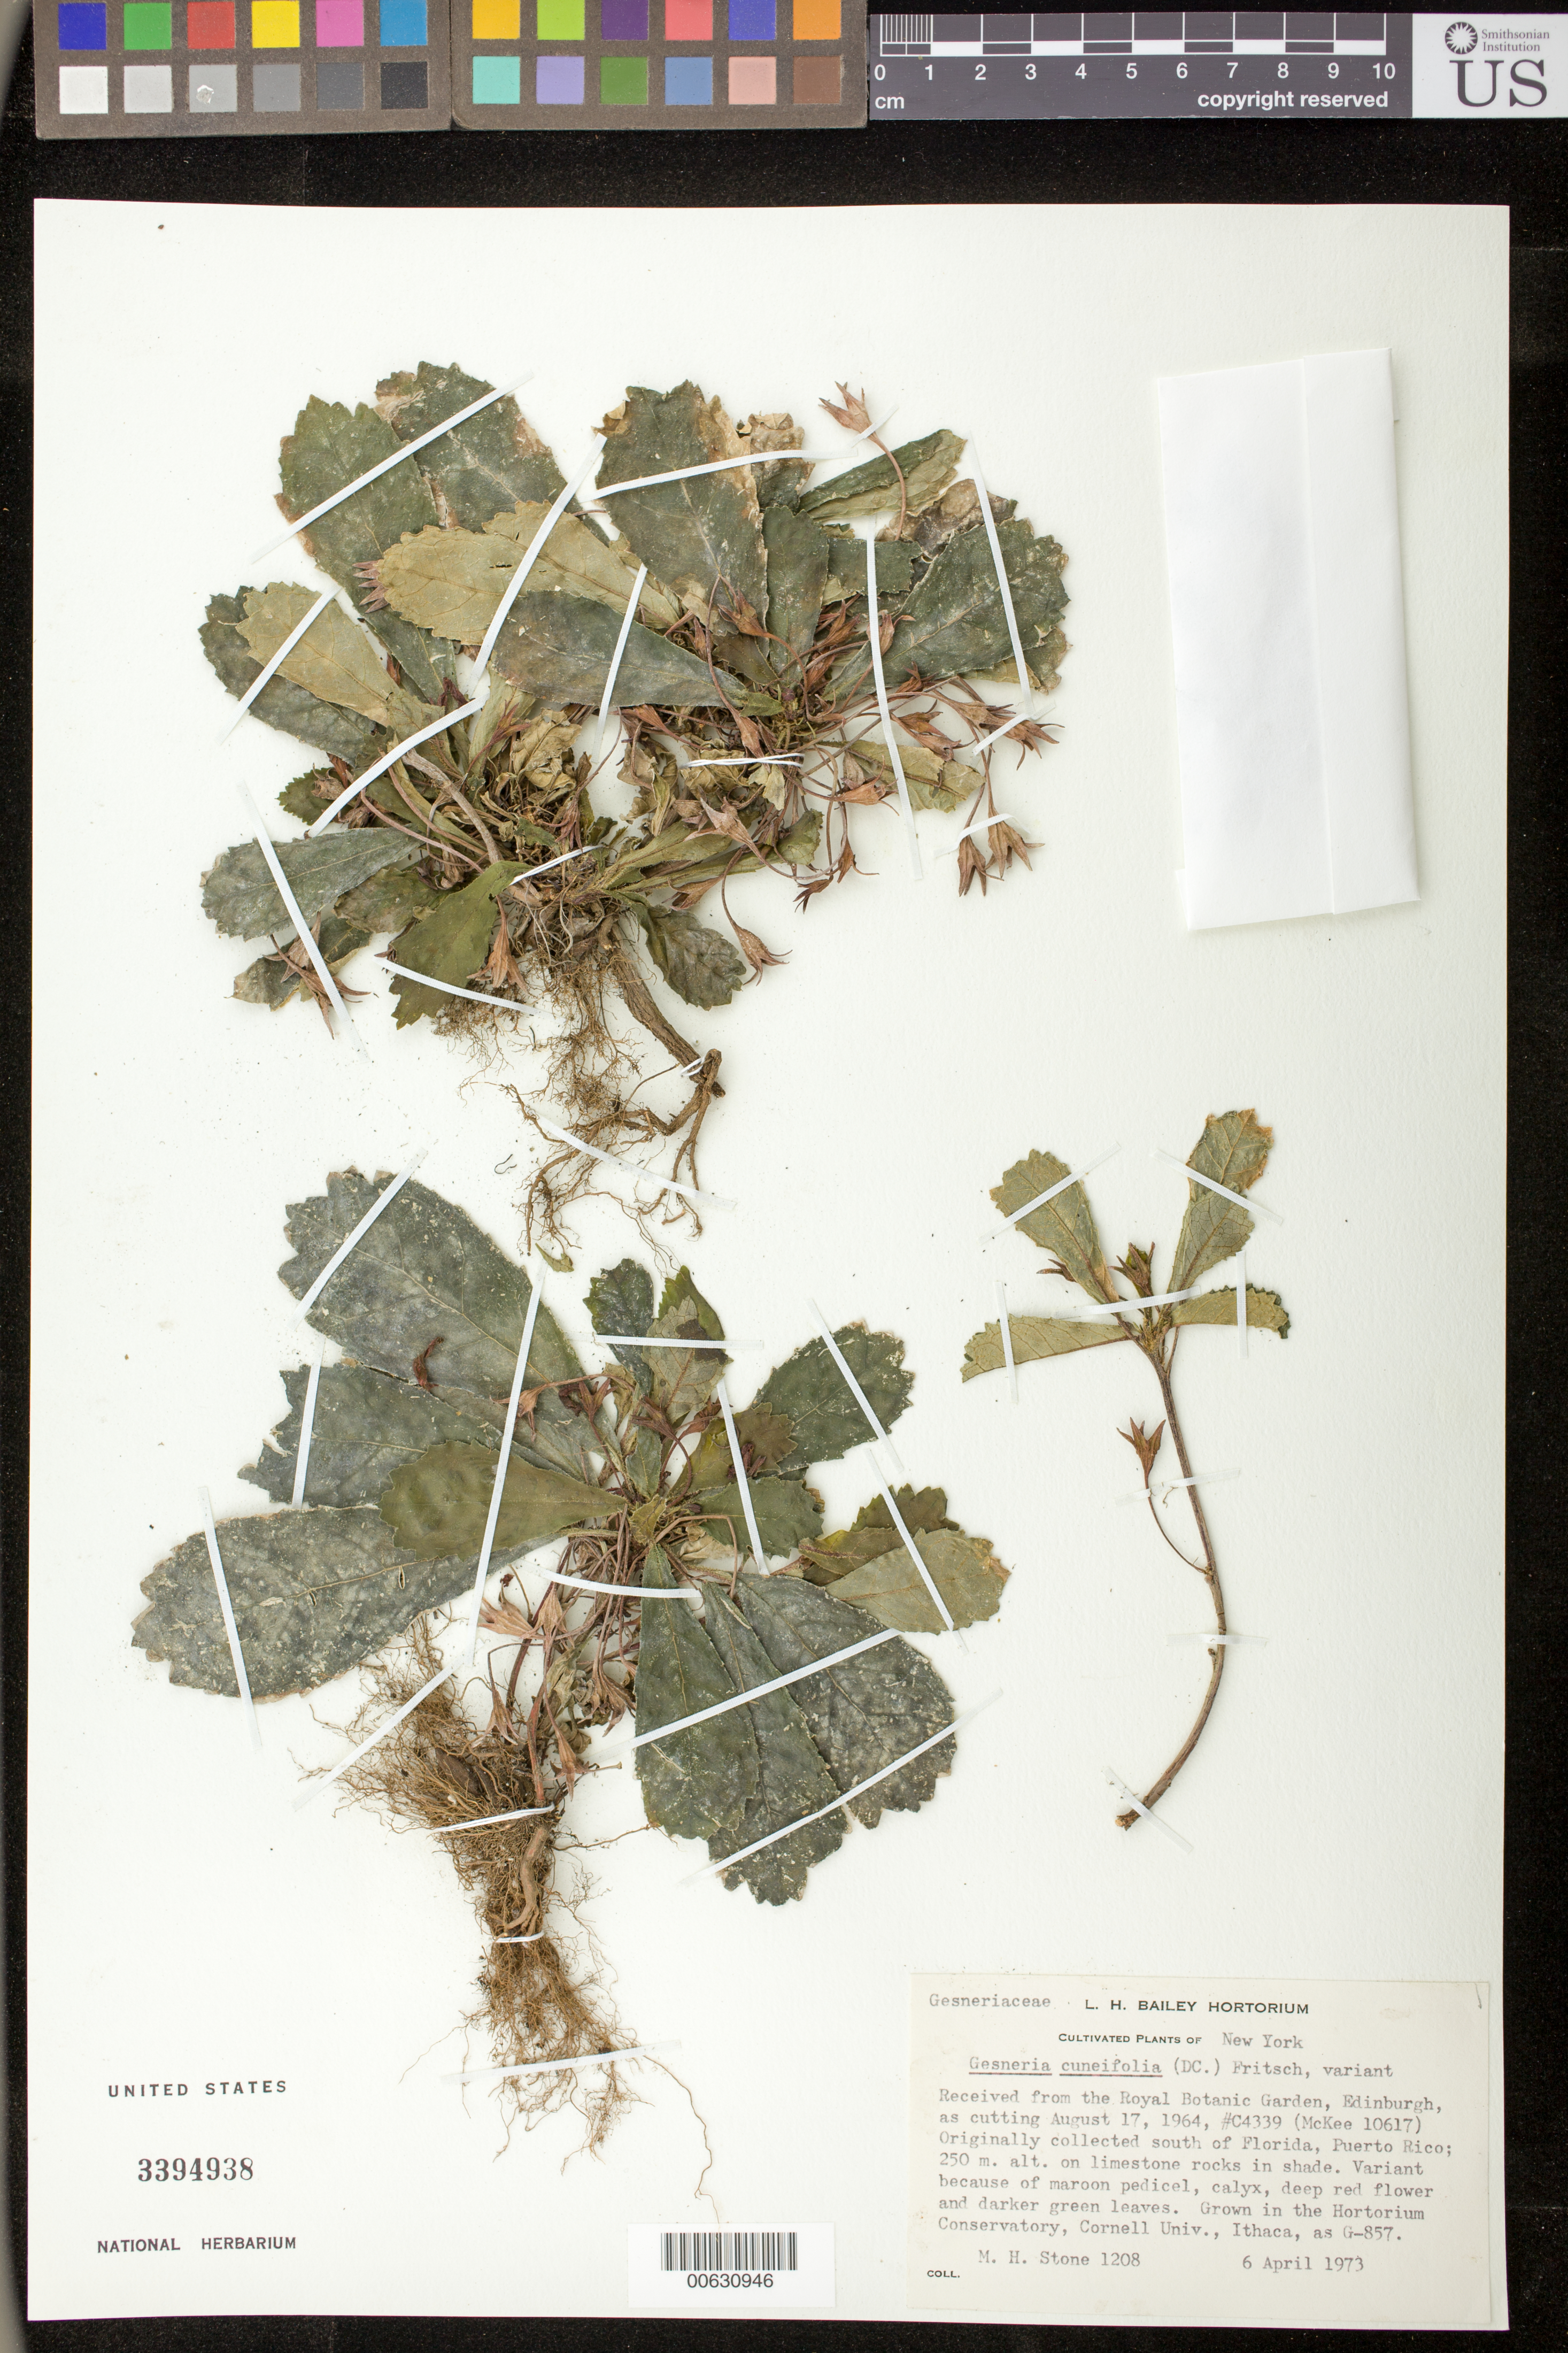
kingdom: Plantae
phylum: Tracheophyta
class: Magnoliopsida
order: Lamiales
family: Gesneriaceae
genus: Gesneria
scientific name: Gesneria cuneifolia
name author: (DC.) Fritsch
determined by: Skog, Laurence E.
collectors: M. Stone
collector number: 1208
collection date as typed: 06 Apr 1973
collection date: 1973-04-06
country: Puerto Rico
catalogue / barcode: US 3394938